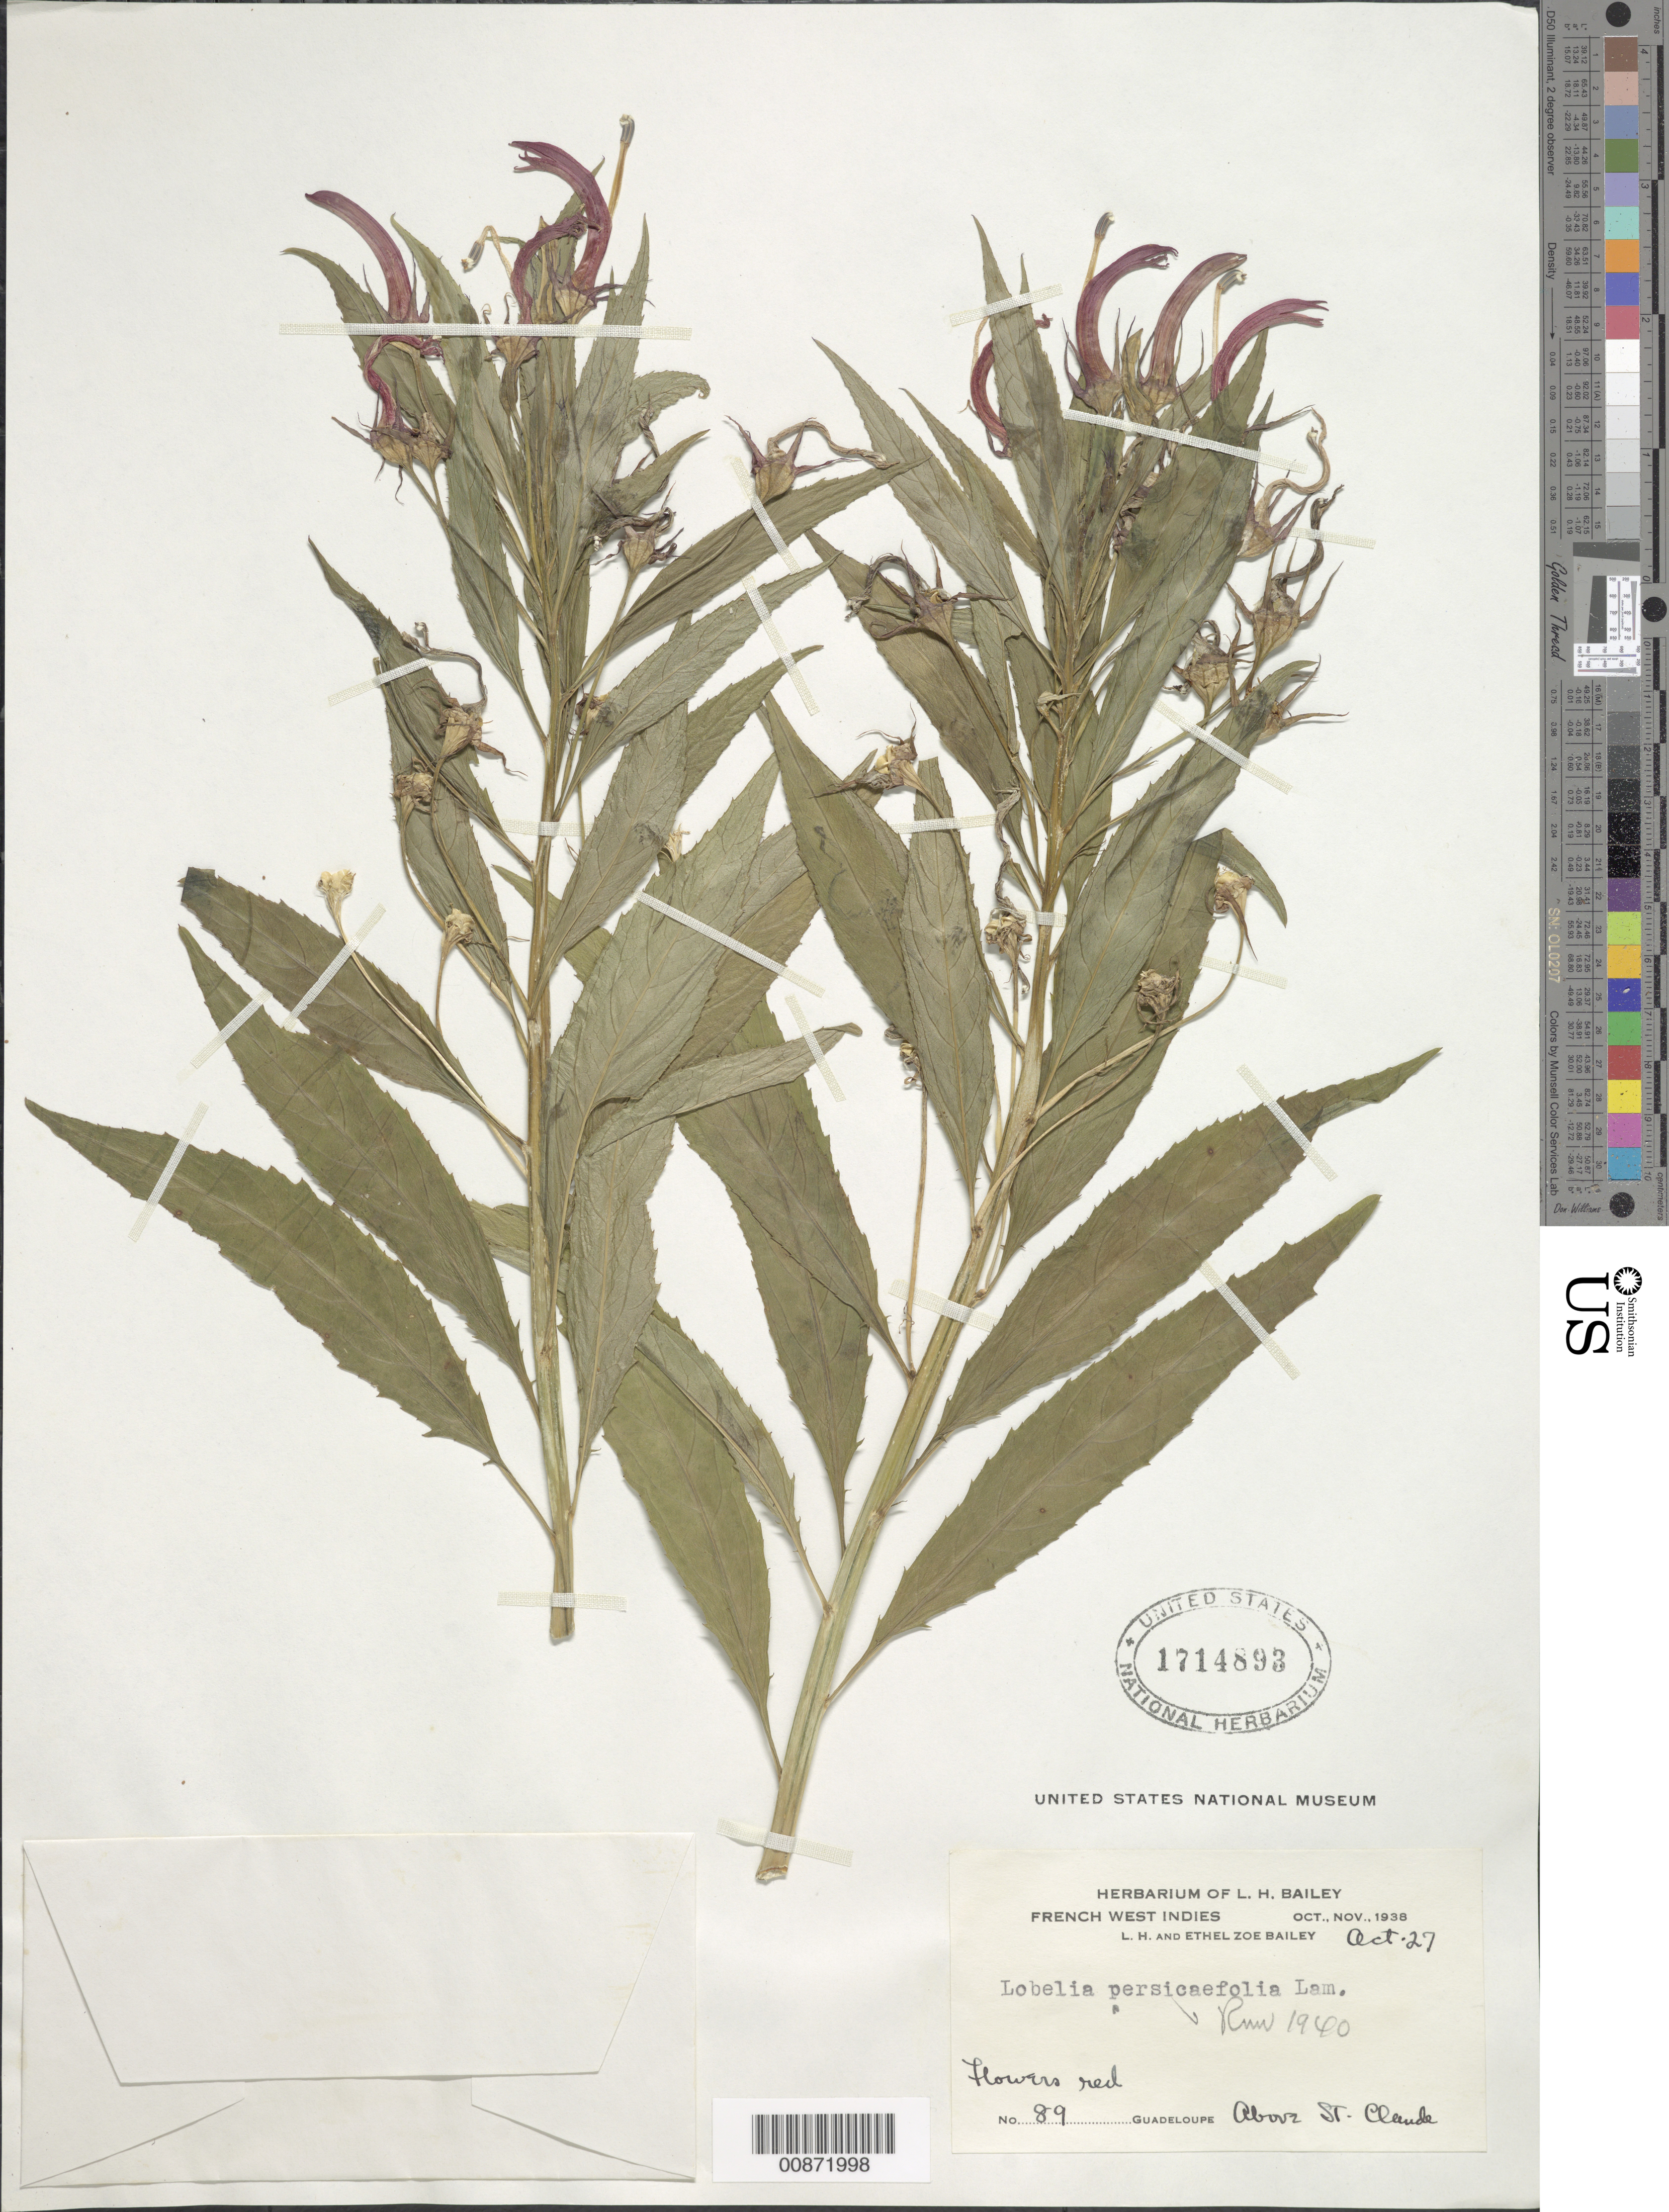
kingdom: Plantae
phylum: Tracheophyta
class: Magnoliopsida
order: Asterales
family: Campanulaceae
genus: Lobelia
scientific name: Lobelia persicifolia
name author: Lam.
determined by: McVaugh, R.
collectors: L. H. Bailey & E. Z. Bailey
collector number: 89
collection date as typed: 27 Oct 1938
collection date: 1938-10-27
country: Guadeloupe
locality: Above St. Claude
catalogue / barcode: US 1714893